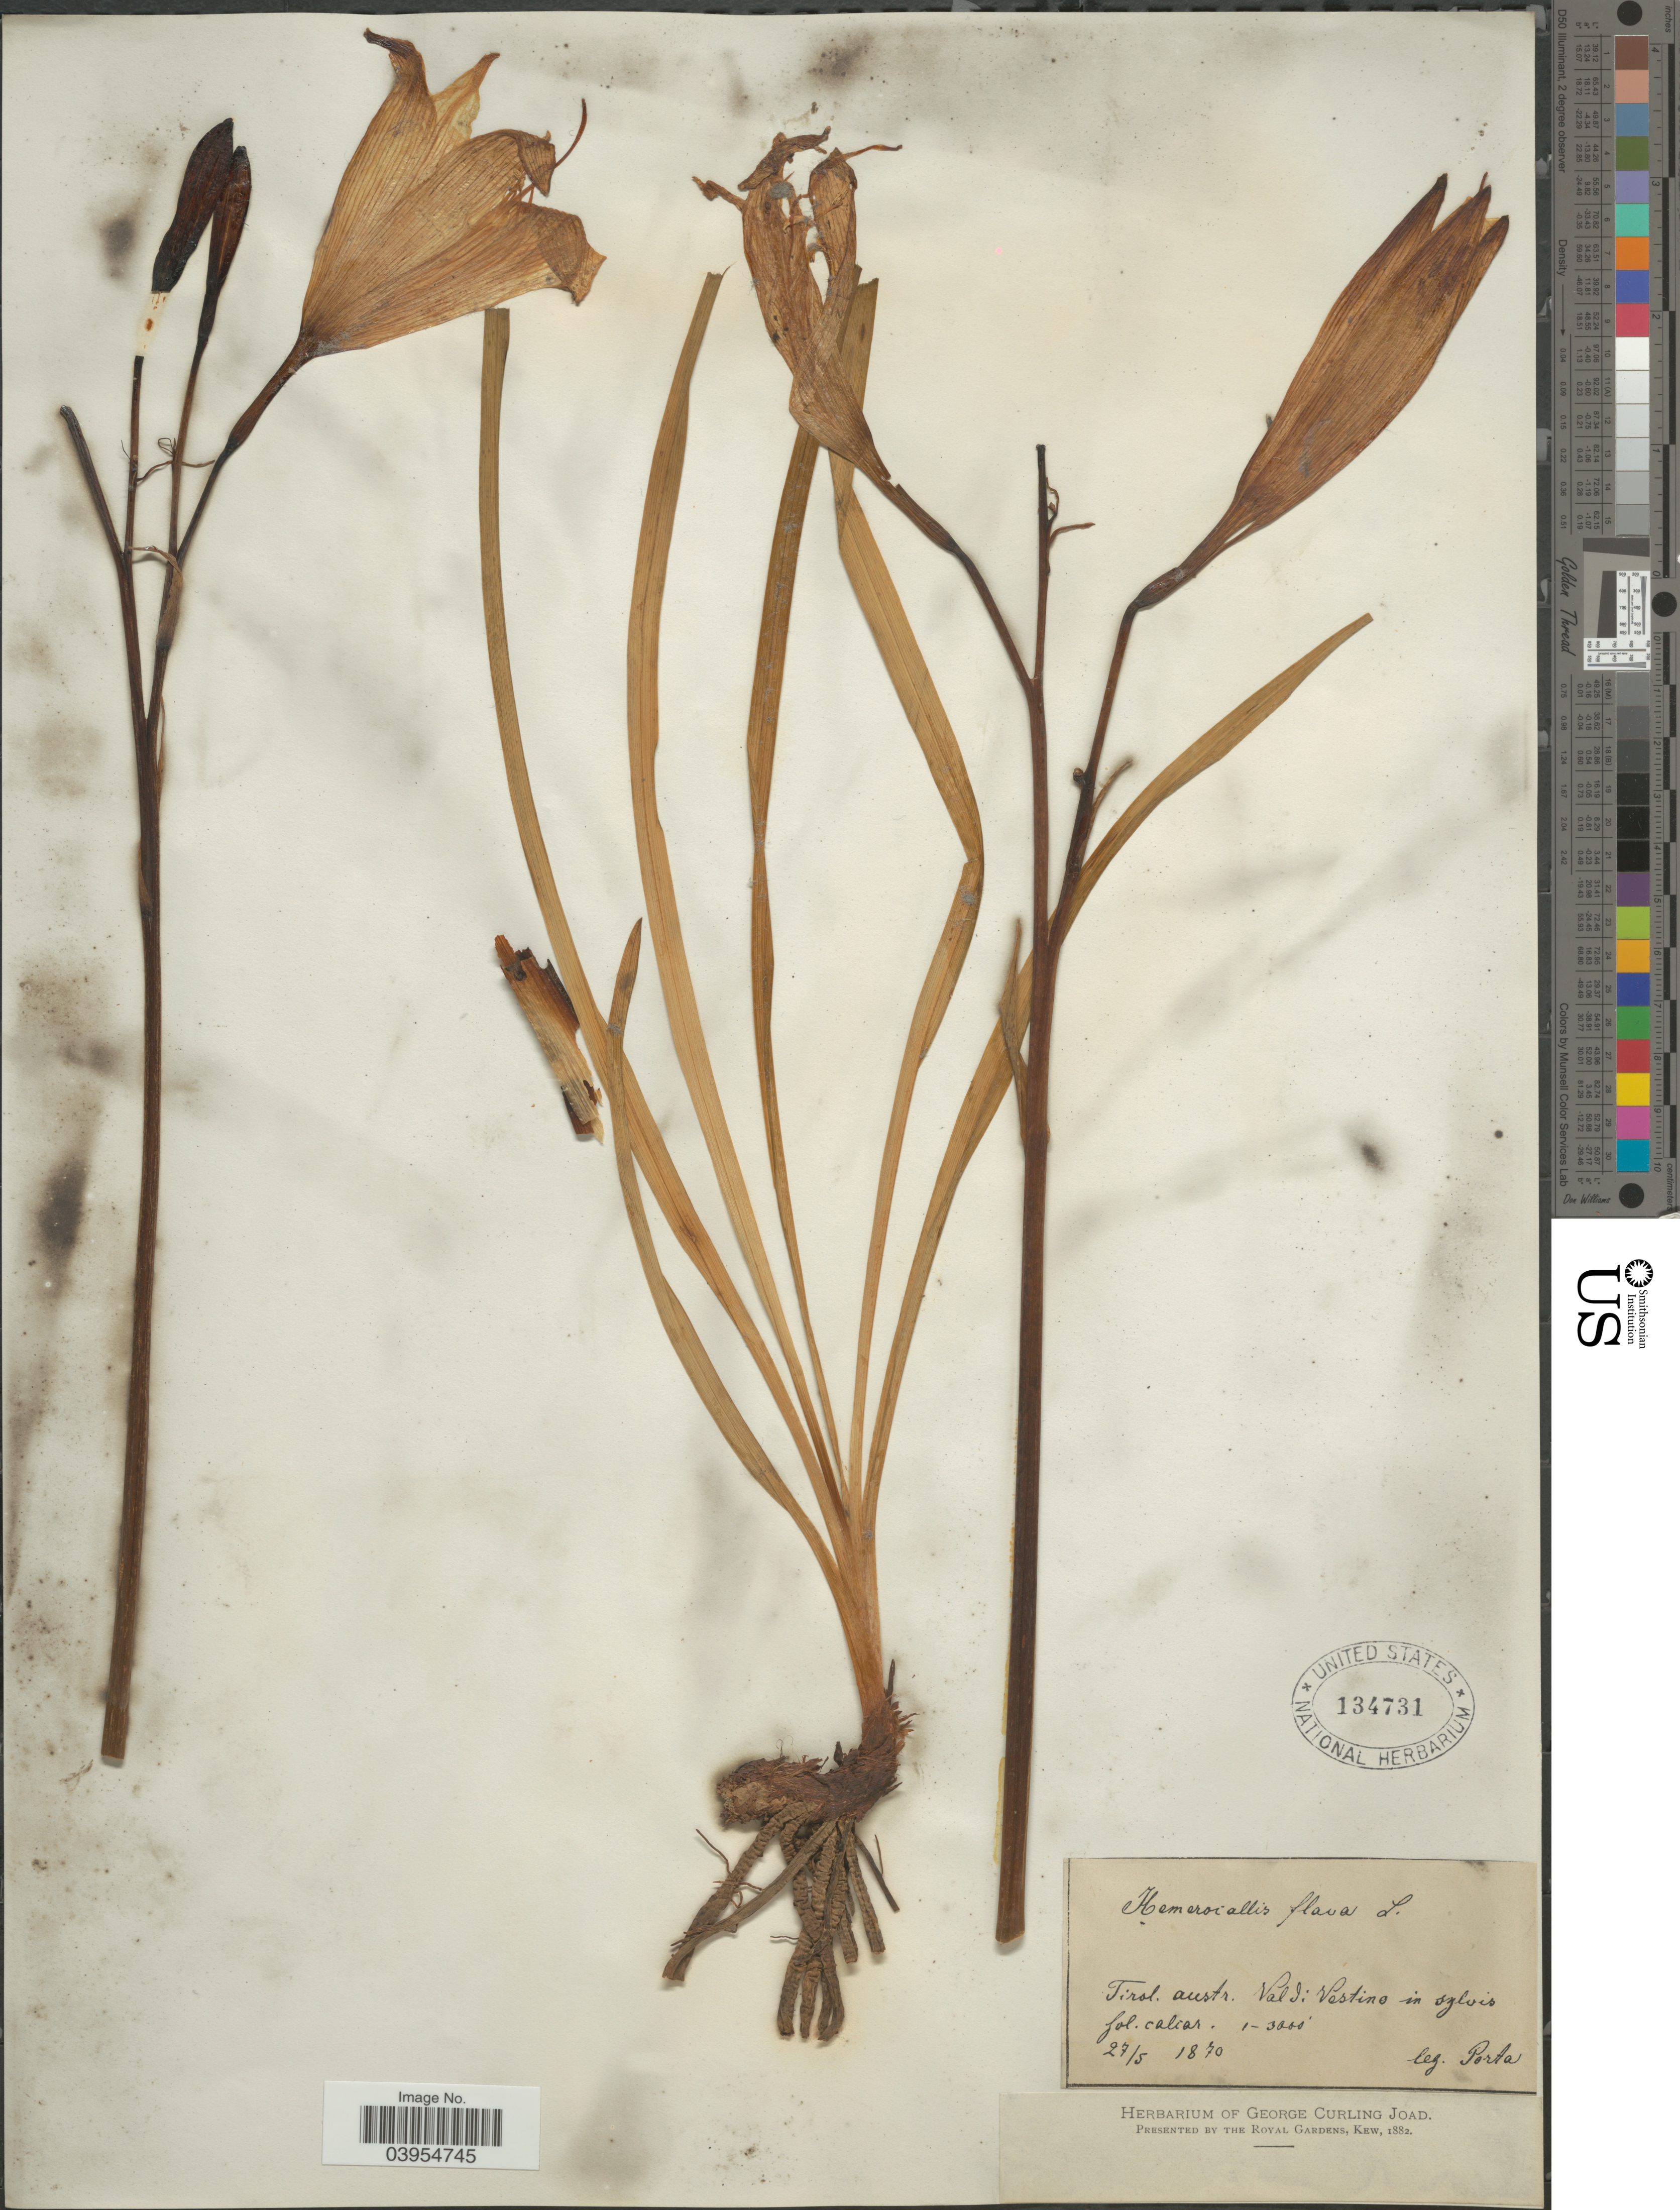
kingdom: Plantae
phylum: Tracheophyta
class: Liliopsida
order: Asparagales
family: Asphodelaceae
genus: Hemerocallis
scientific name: Hemerocallis fulva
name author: L.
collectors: -- Porta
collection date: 1870-05-27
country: Italy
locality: Tirol. austr. Val di Vestino in sylvis fol. calcar.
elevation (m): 305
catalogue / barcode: US 134731